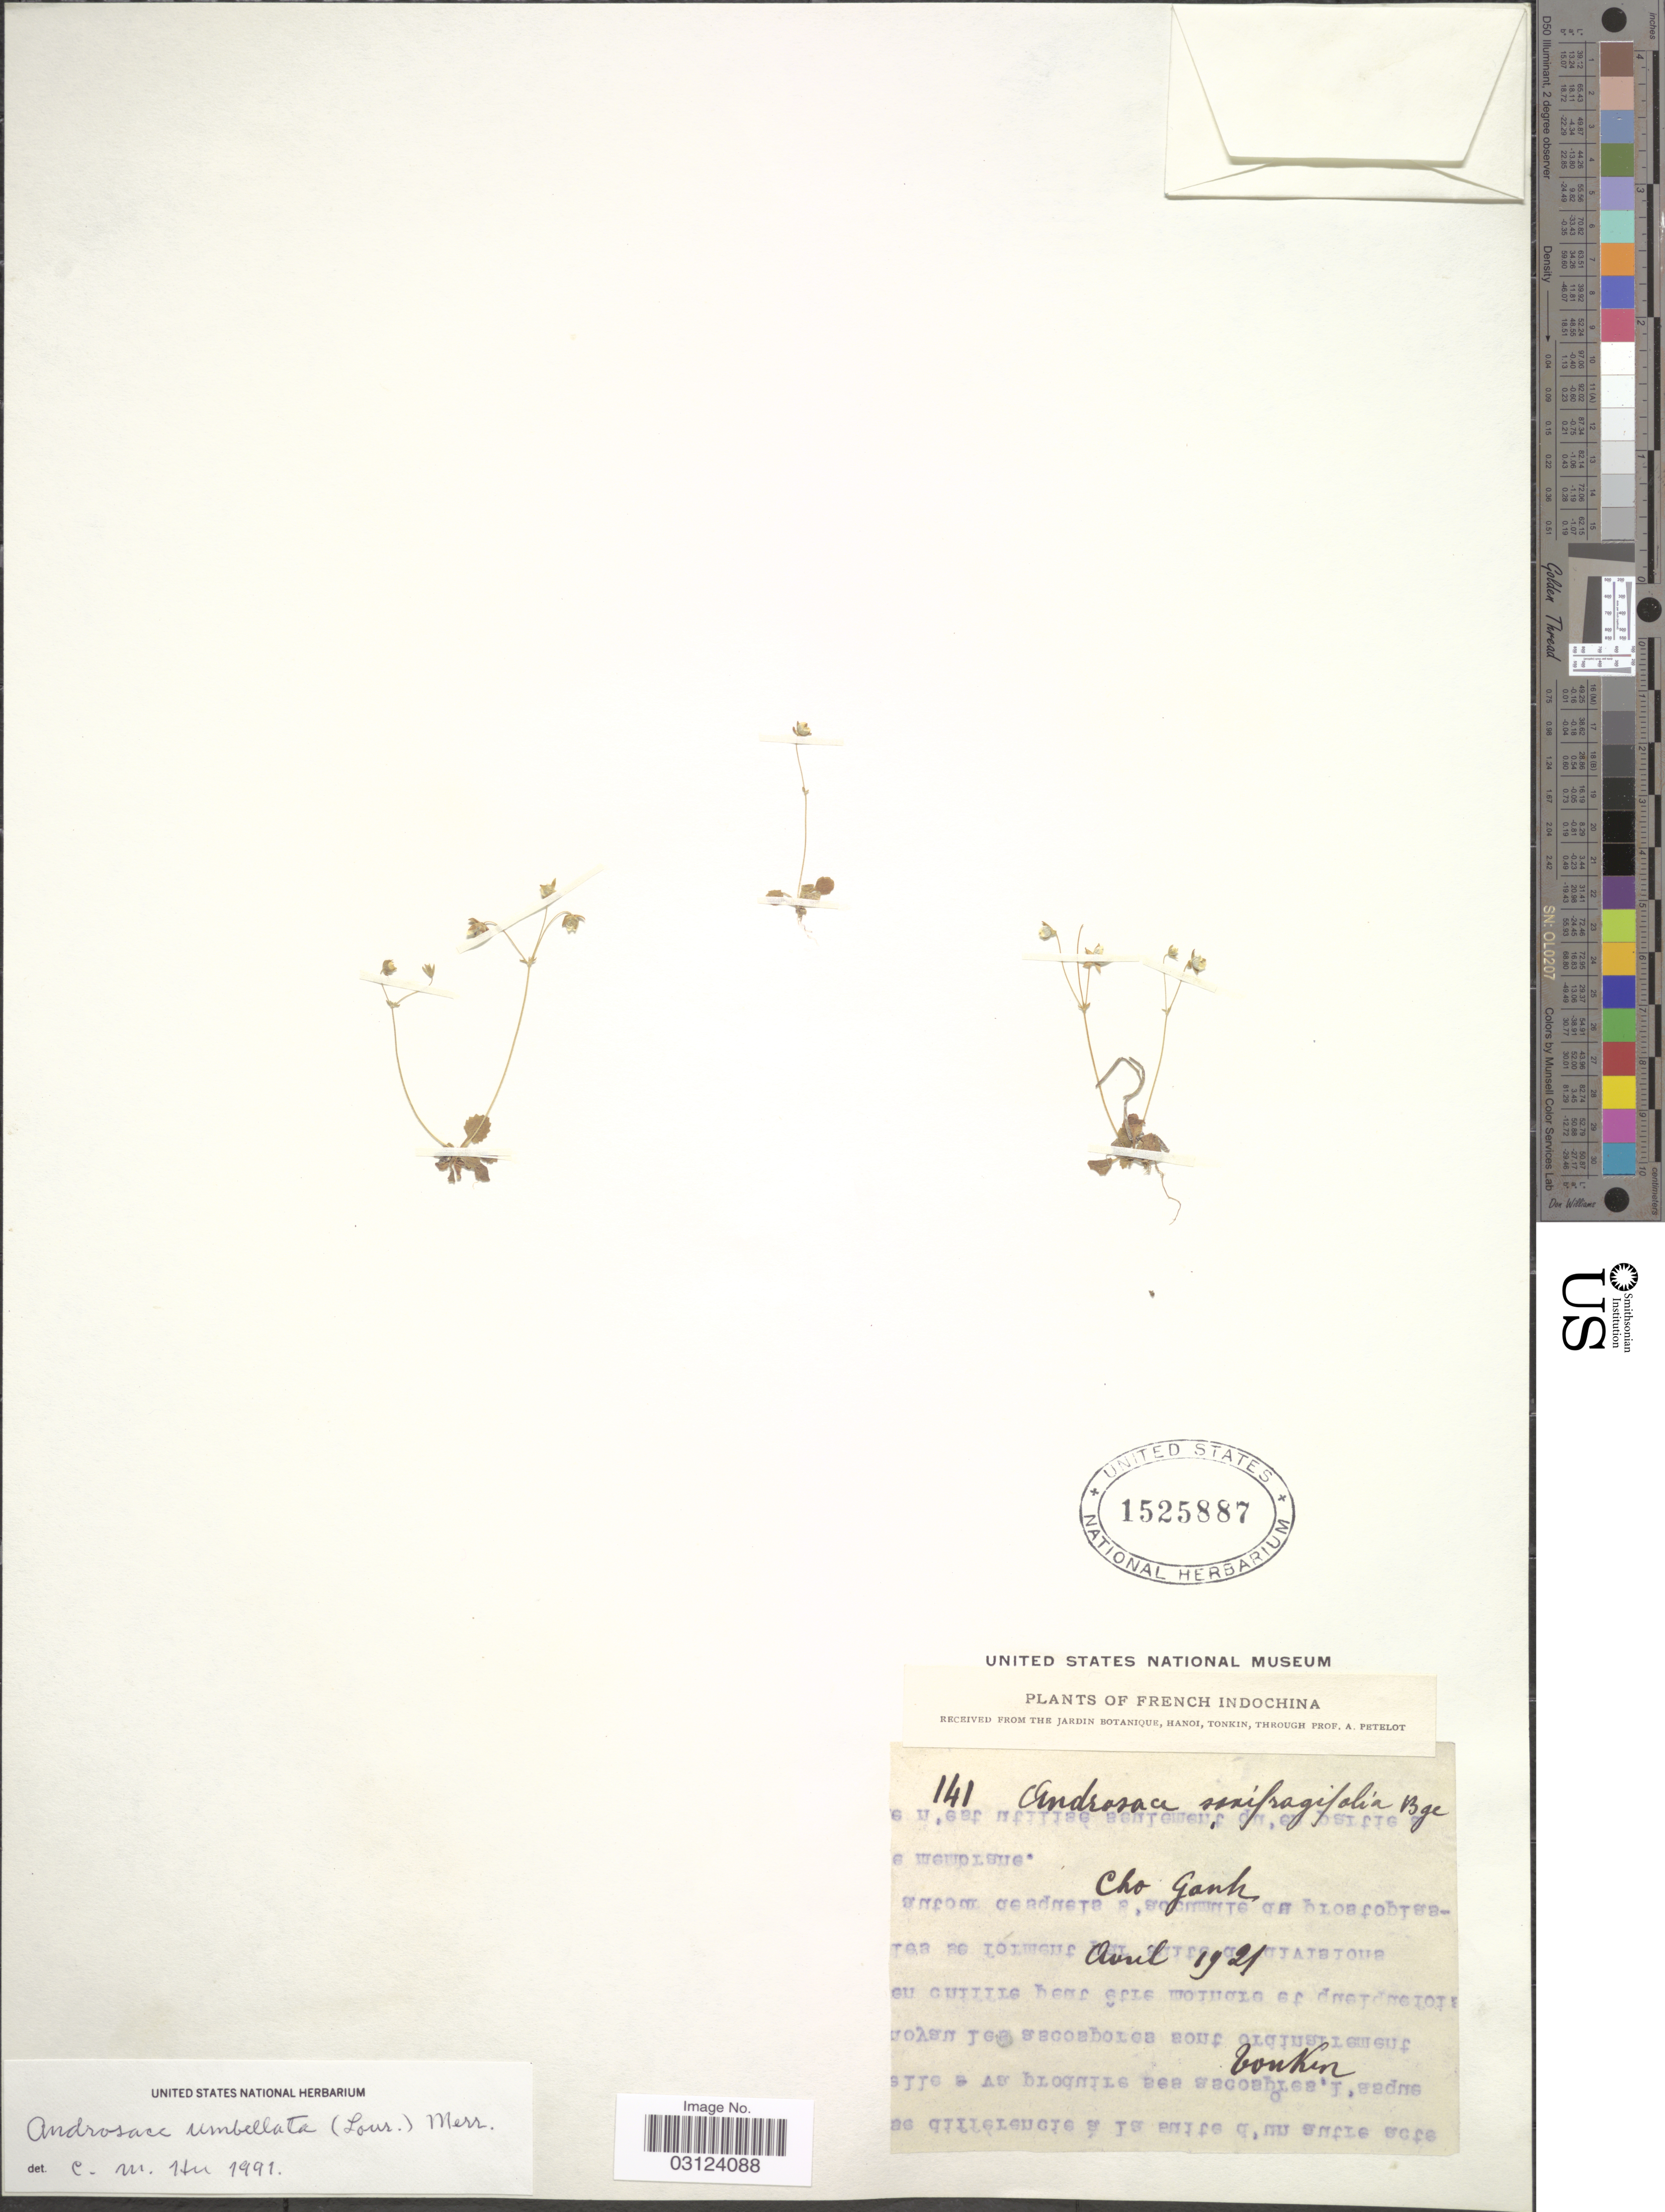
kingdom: Plantae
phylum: Tracheophyta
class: Magnoliopsida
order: Ericales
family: Primulaceae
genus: Androsace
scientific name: Androsace saxifragifolia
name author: Bunge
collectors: A. Petelot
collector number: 141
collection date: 1921-04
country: Vietnam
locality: French Indochina, Cho Ganh.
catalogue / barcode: US 1525887